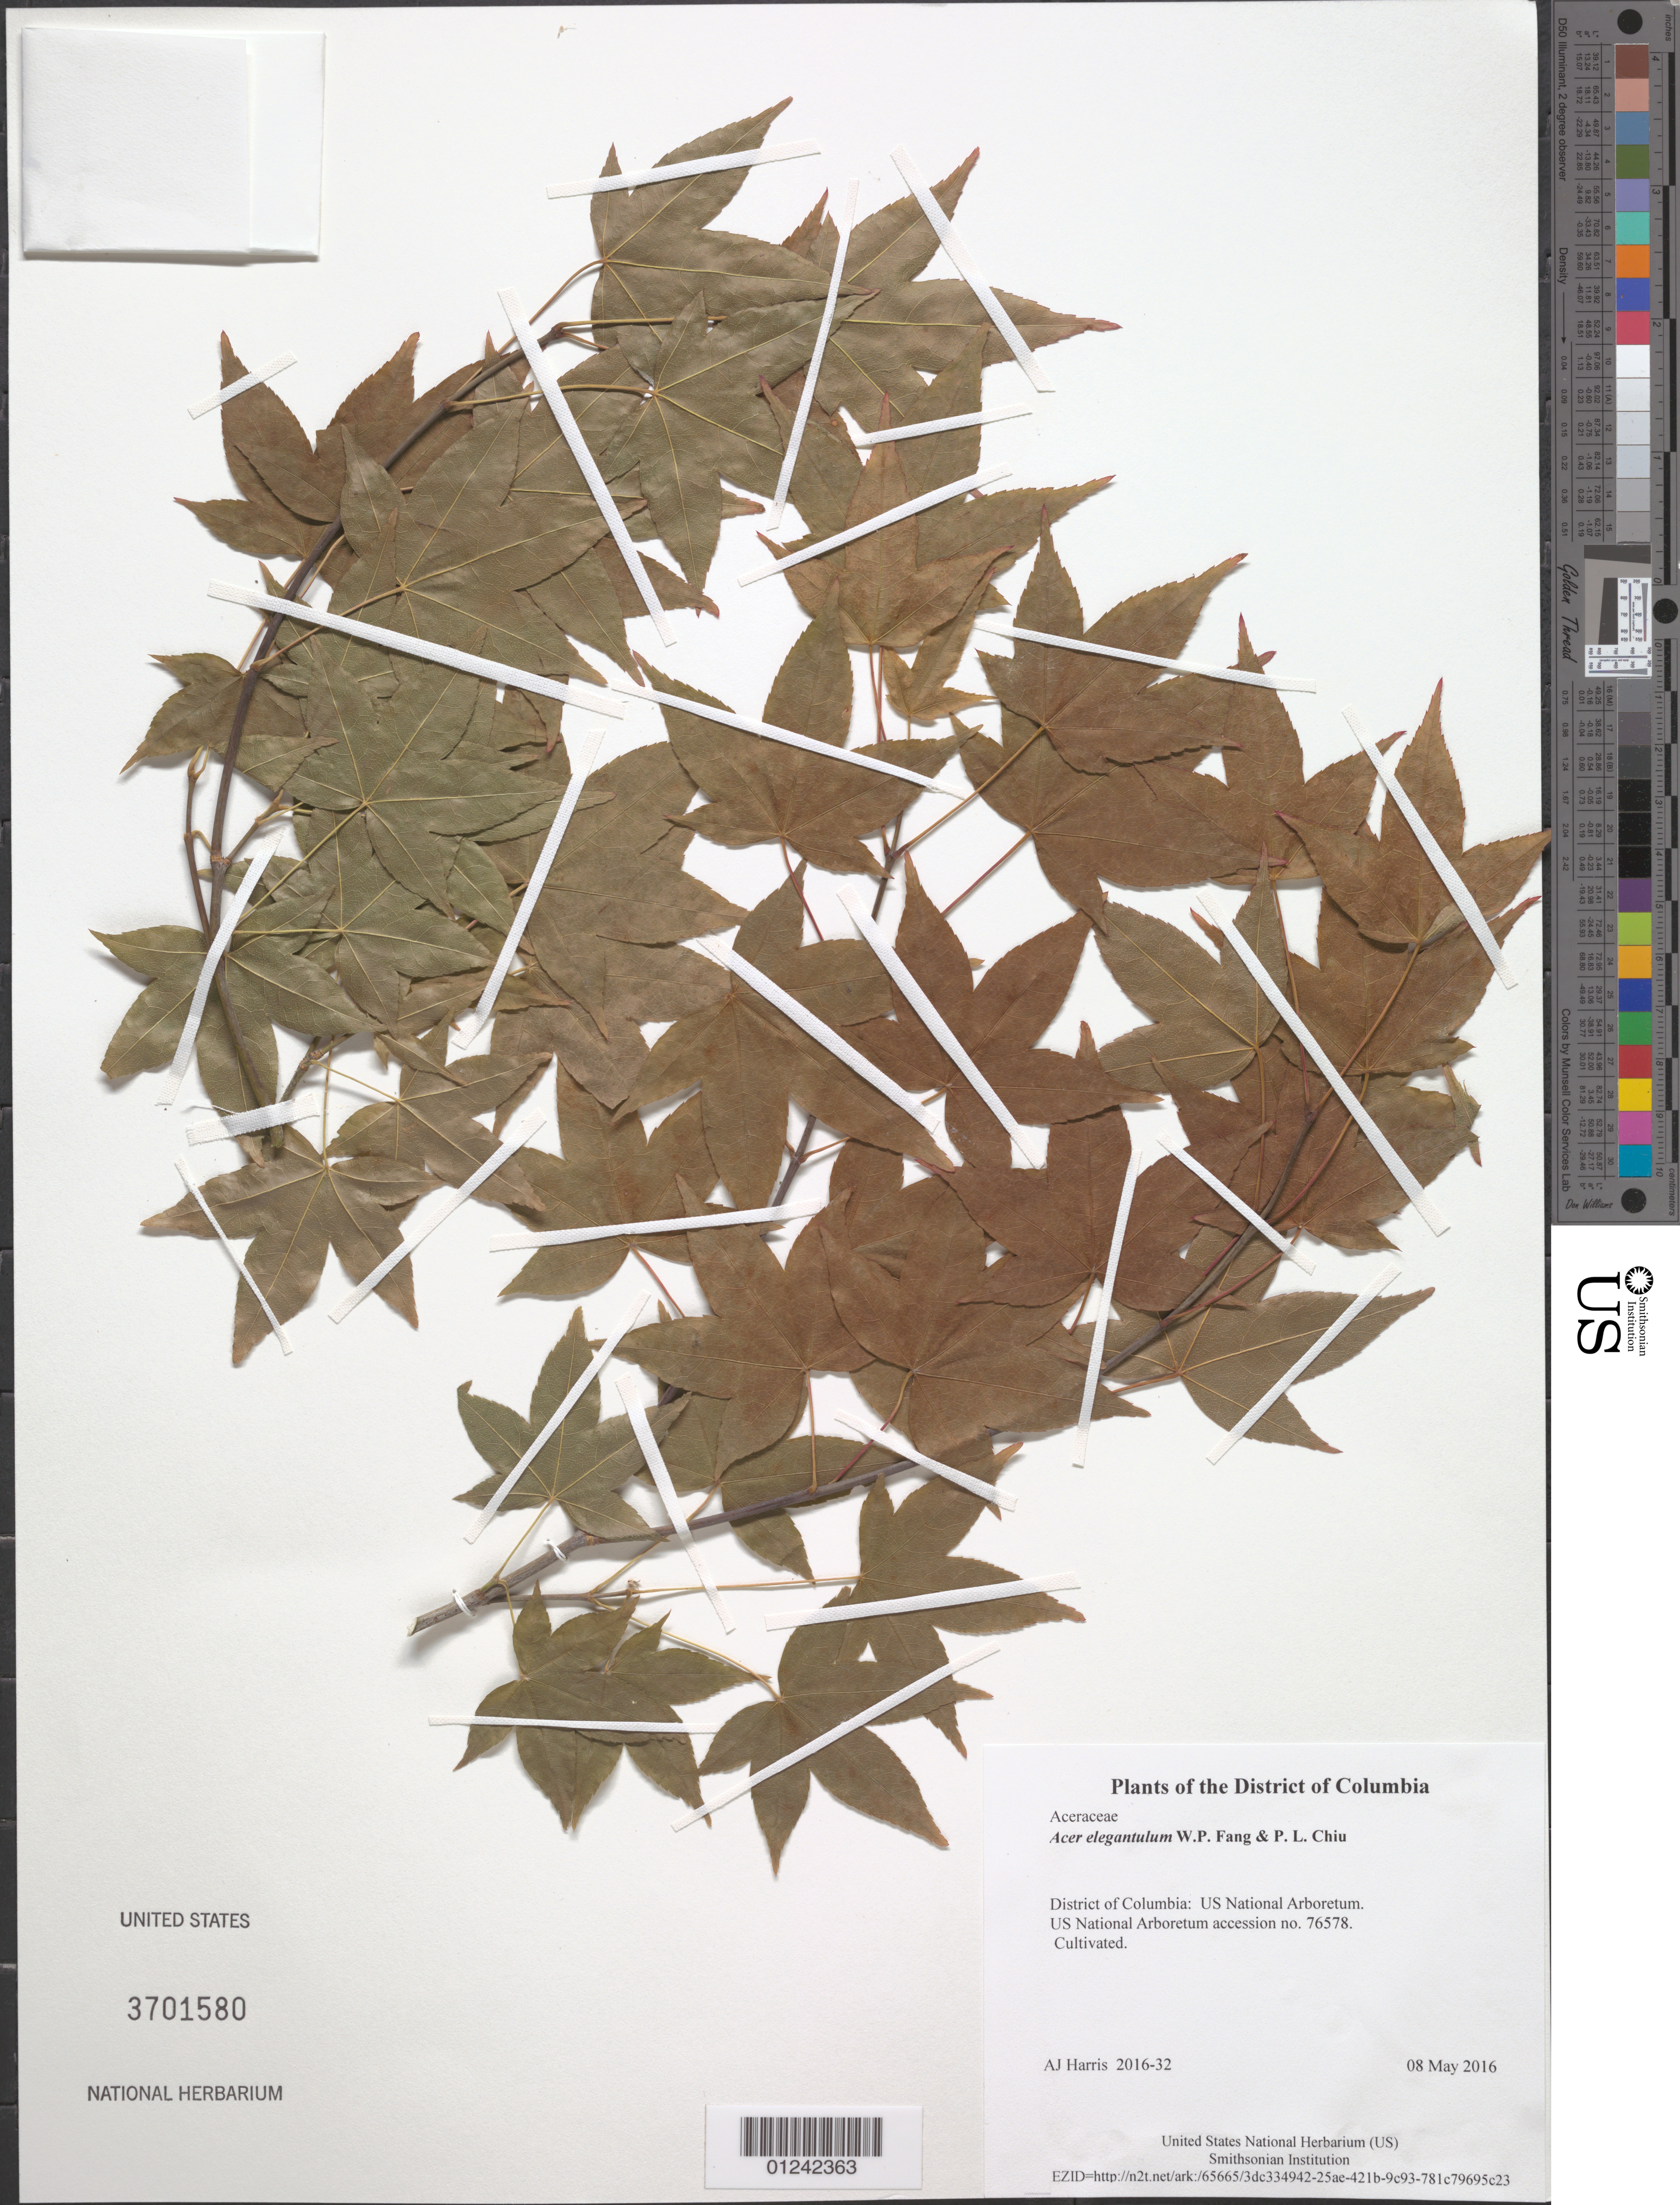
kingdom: Plantae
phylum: Tracheophyta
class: Magnoliopsida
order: Sapindales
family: Sapindaceae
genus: Acer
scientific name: Acer elegantulum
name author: W.P. Fang & P. L. Chiu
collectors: A. J. Harris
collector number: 2016-32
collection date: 2016-05-08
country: United States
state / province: District of Columbia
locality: US National Arboretum.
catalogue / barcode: US 3701580